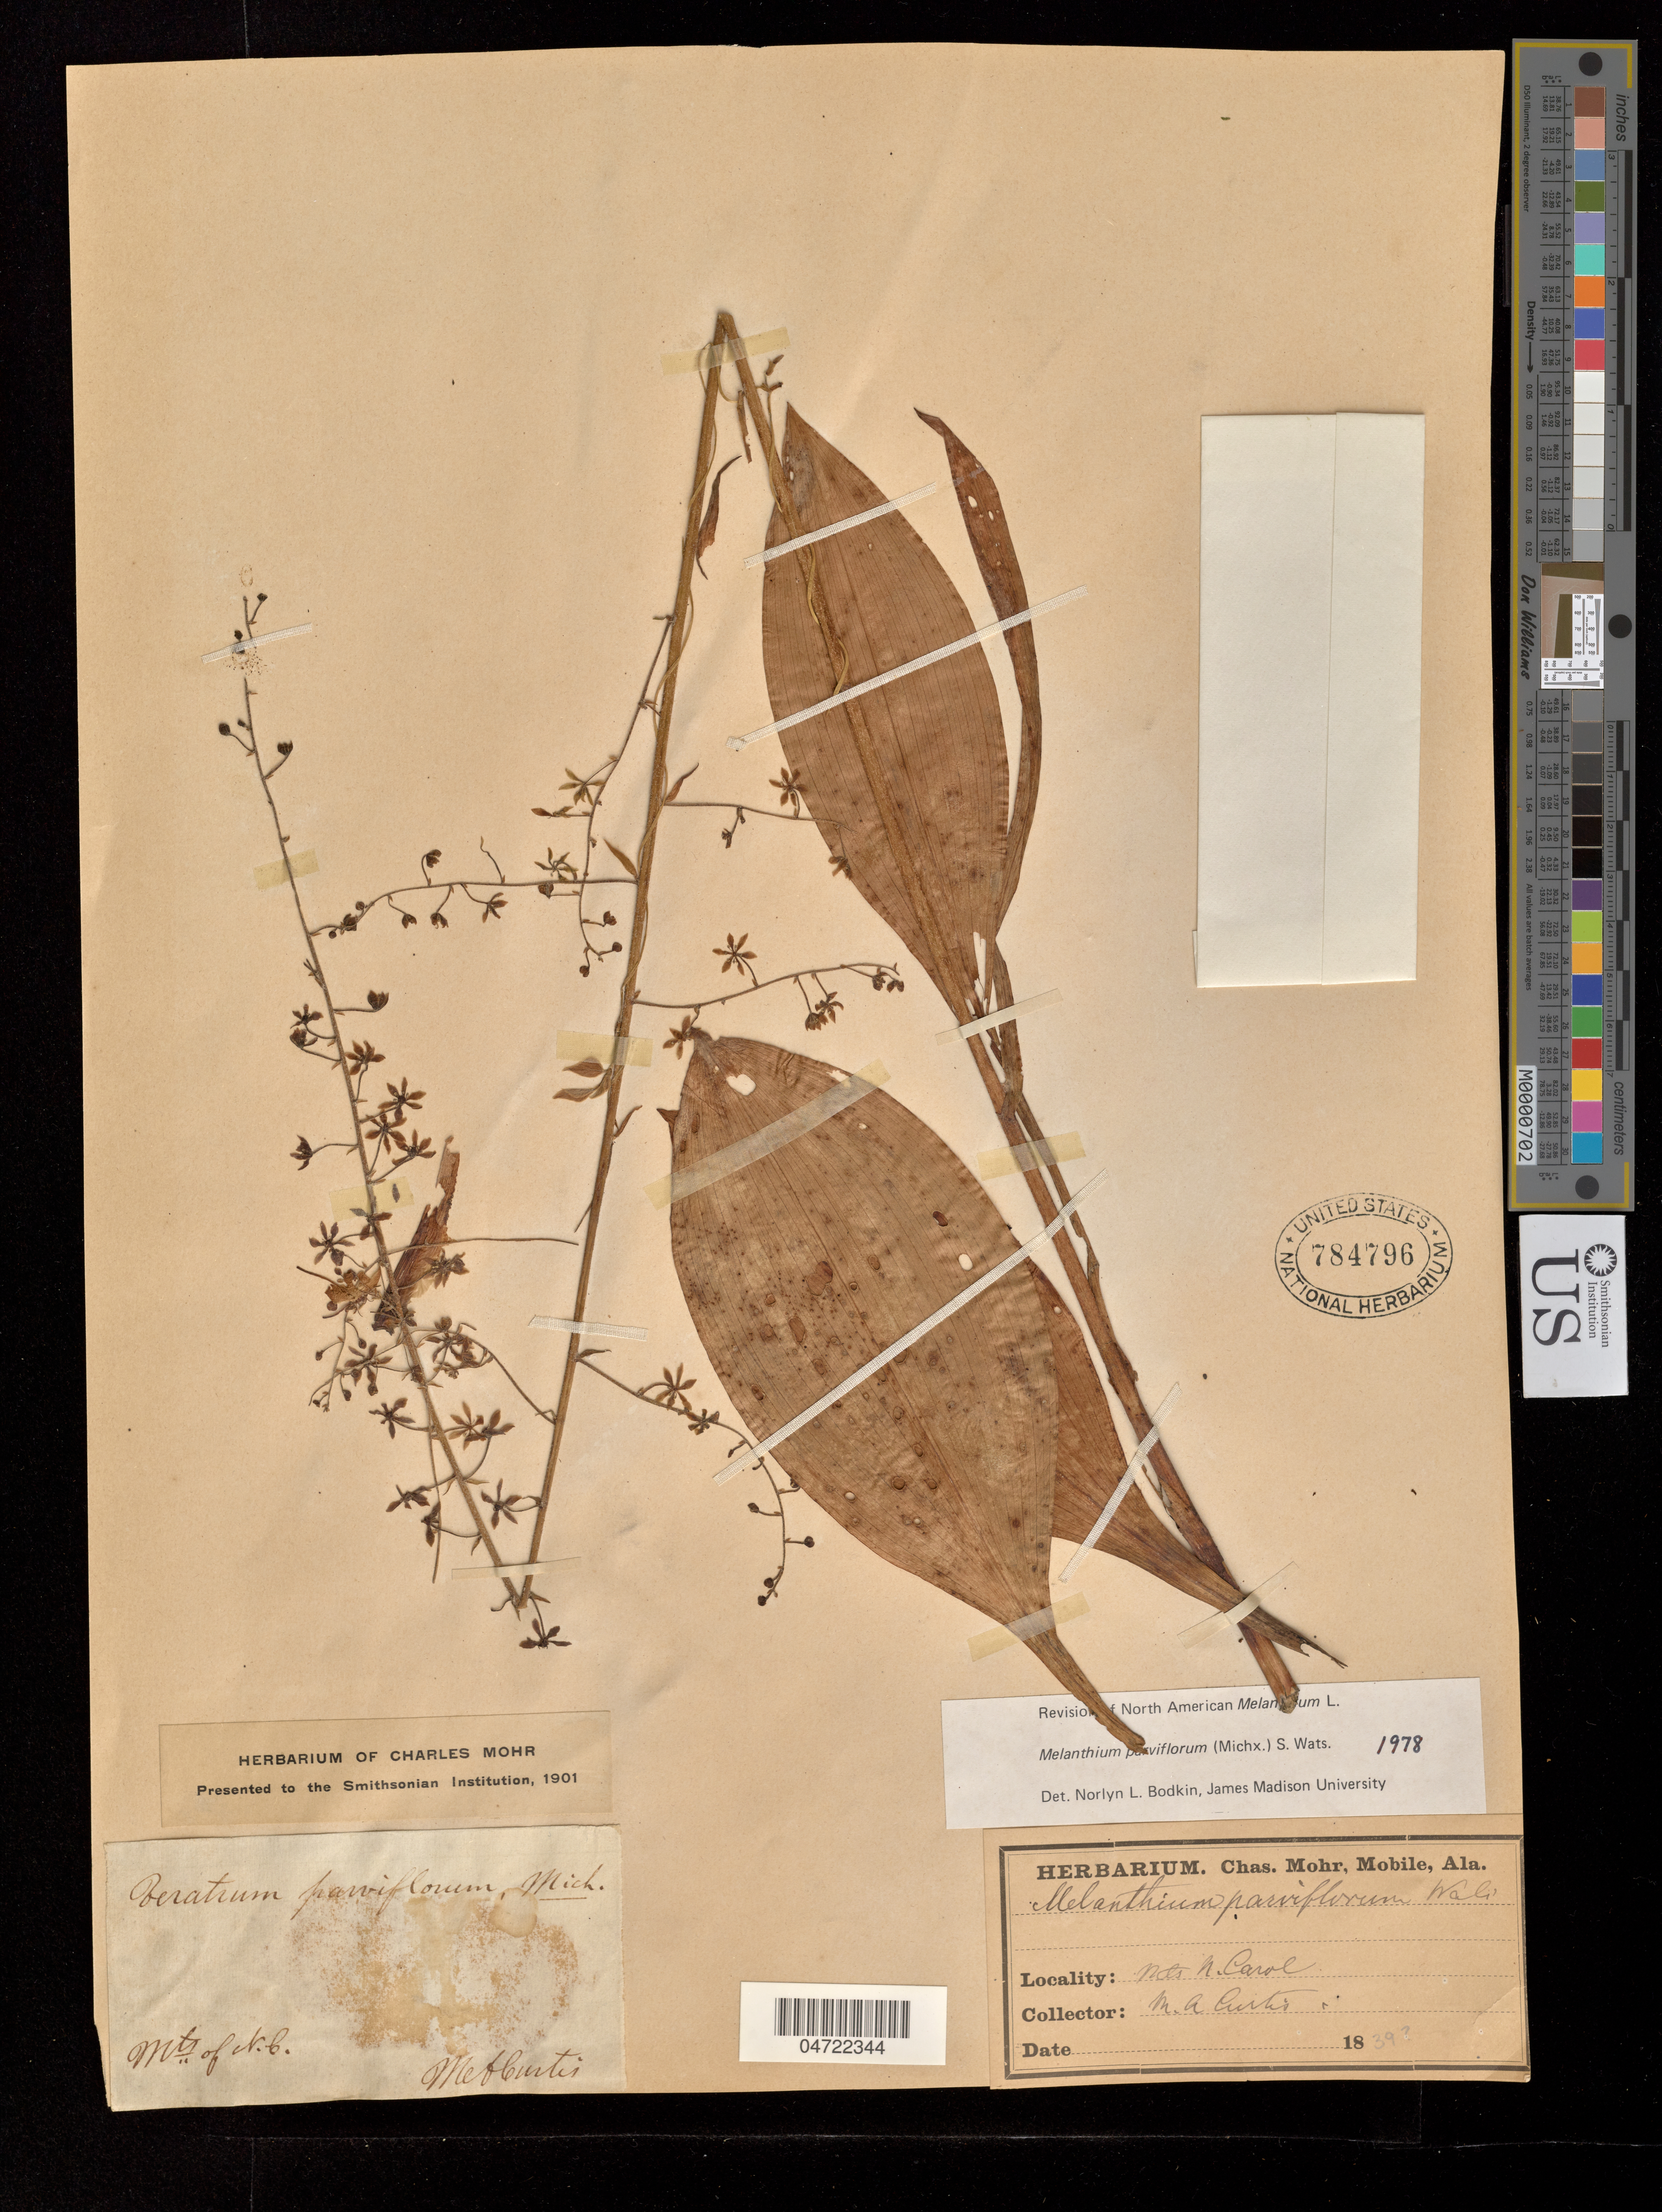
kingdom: Plantae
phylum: Tracheophyta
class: Liliopsida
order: Liliales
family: Melanthiaceae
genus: Melanthium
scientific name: Melanthium parviflorum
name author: (Michx.) S. Watson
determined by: Bodkin, N. L.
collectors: M. A. Curtis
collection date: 1839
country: United States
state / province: North Carolina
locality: Mts. of N. Carol. New England [unsure placement].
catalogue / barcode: US 784796